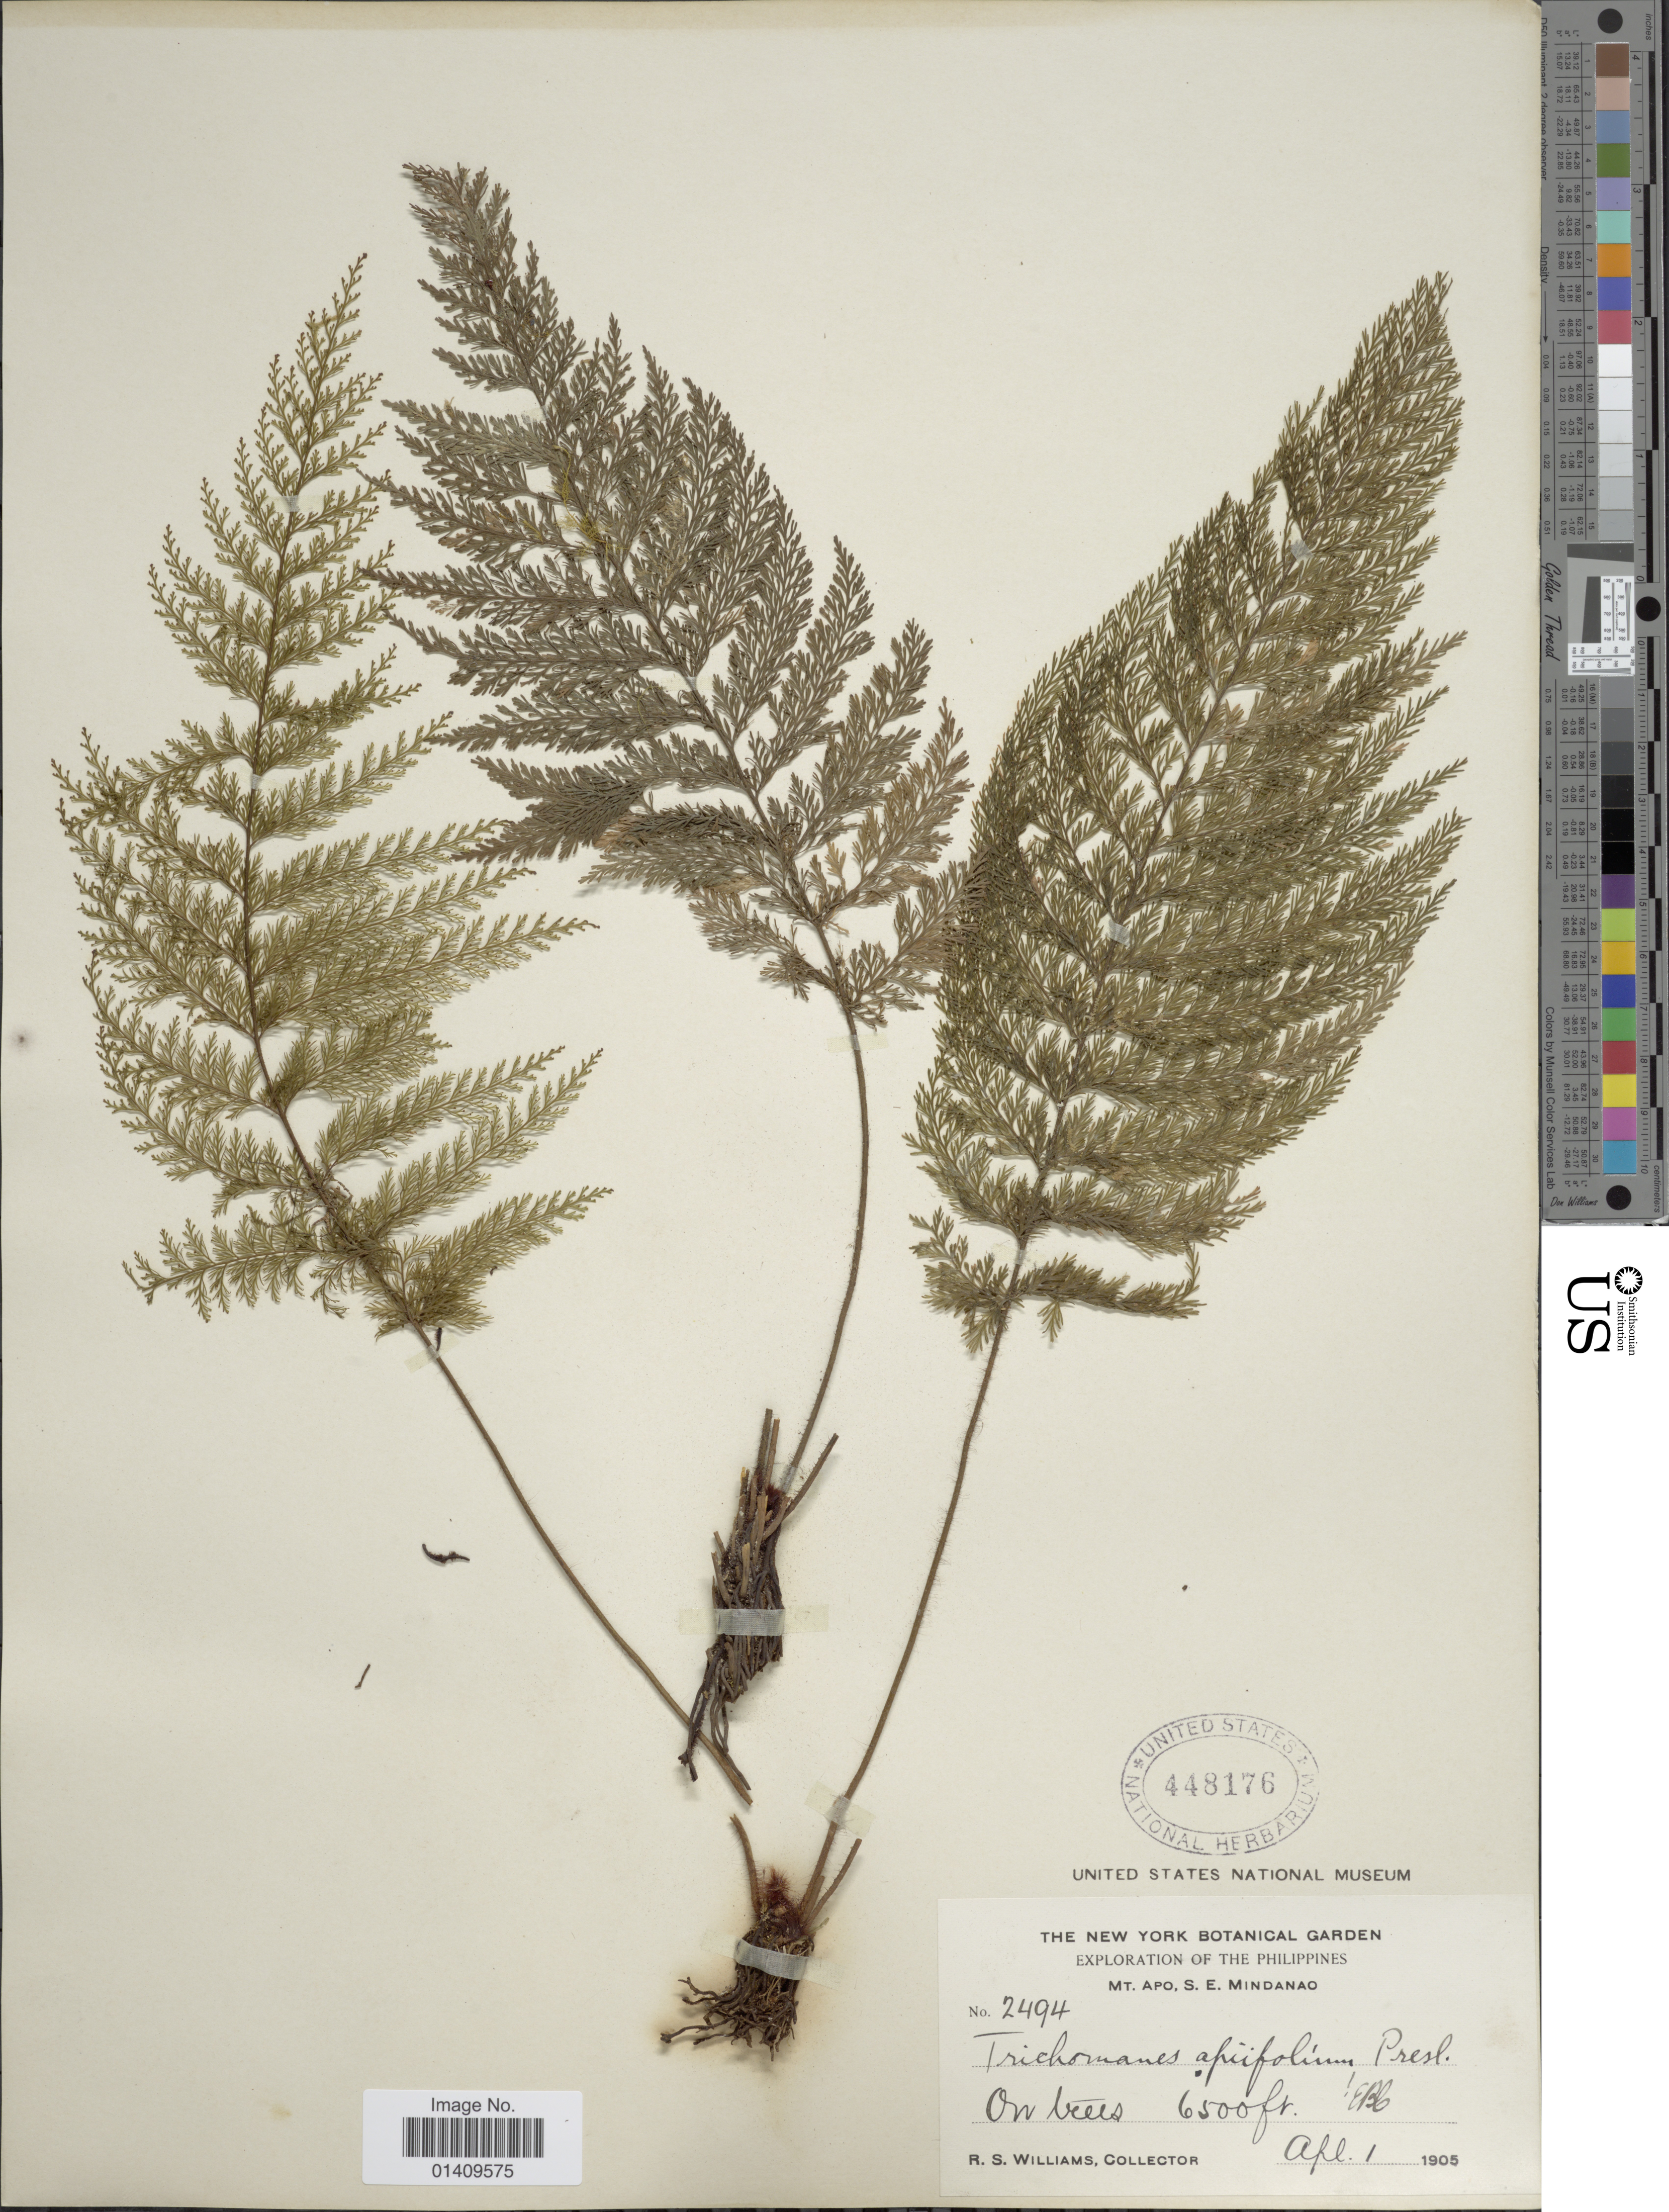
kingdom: Plantae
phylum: Tracheophyta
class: Polypodiopsida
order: Hymenophyllales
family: Hymenophyllaceae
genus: Callistopteris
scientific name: Callistopteris apiifolia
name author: (C. Presl) Copel.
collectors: R. S. Williams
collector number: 2494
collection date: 1905-04-01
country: Philippines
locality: Mt. Apo, S.E. Mindanao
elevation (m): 1981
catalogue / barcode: US 448176